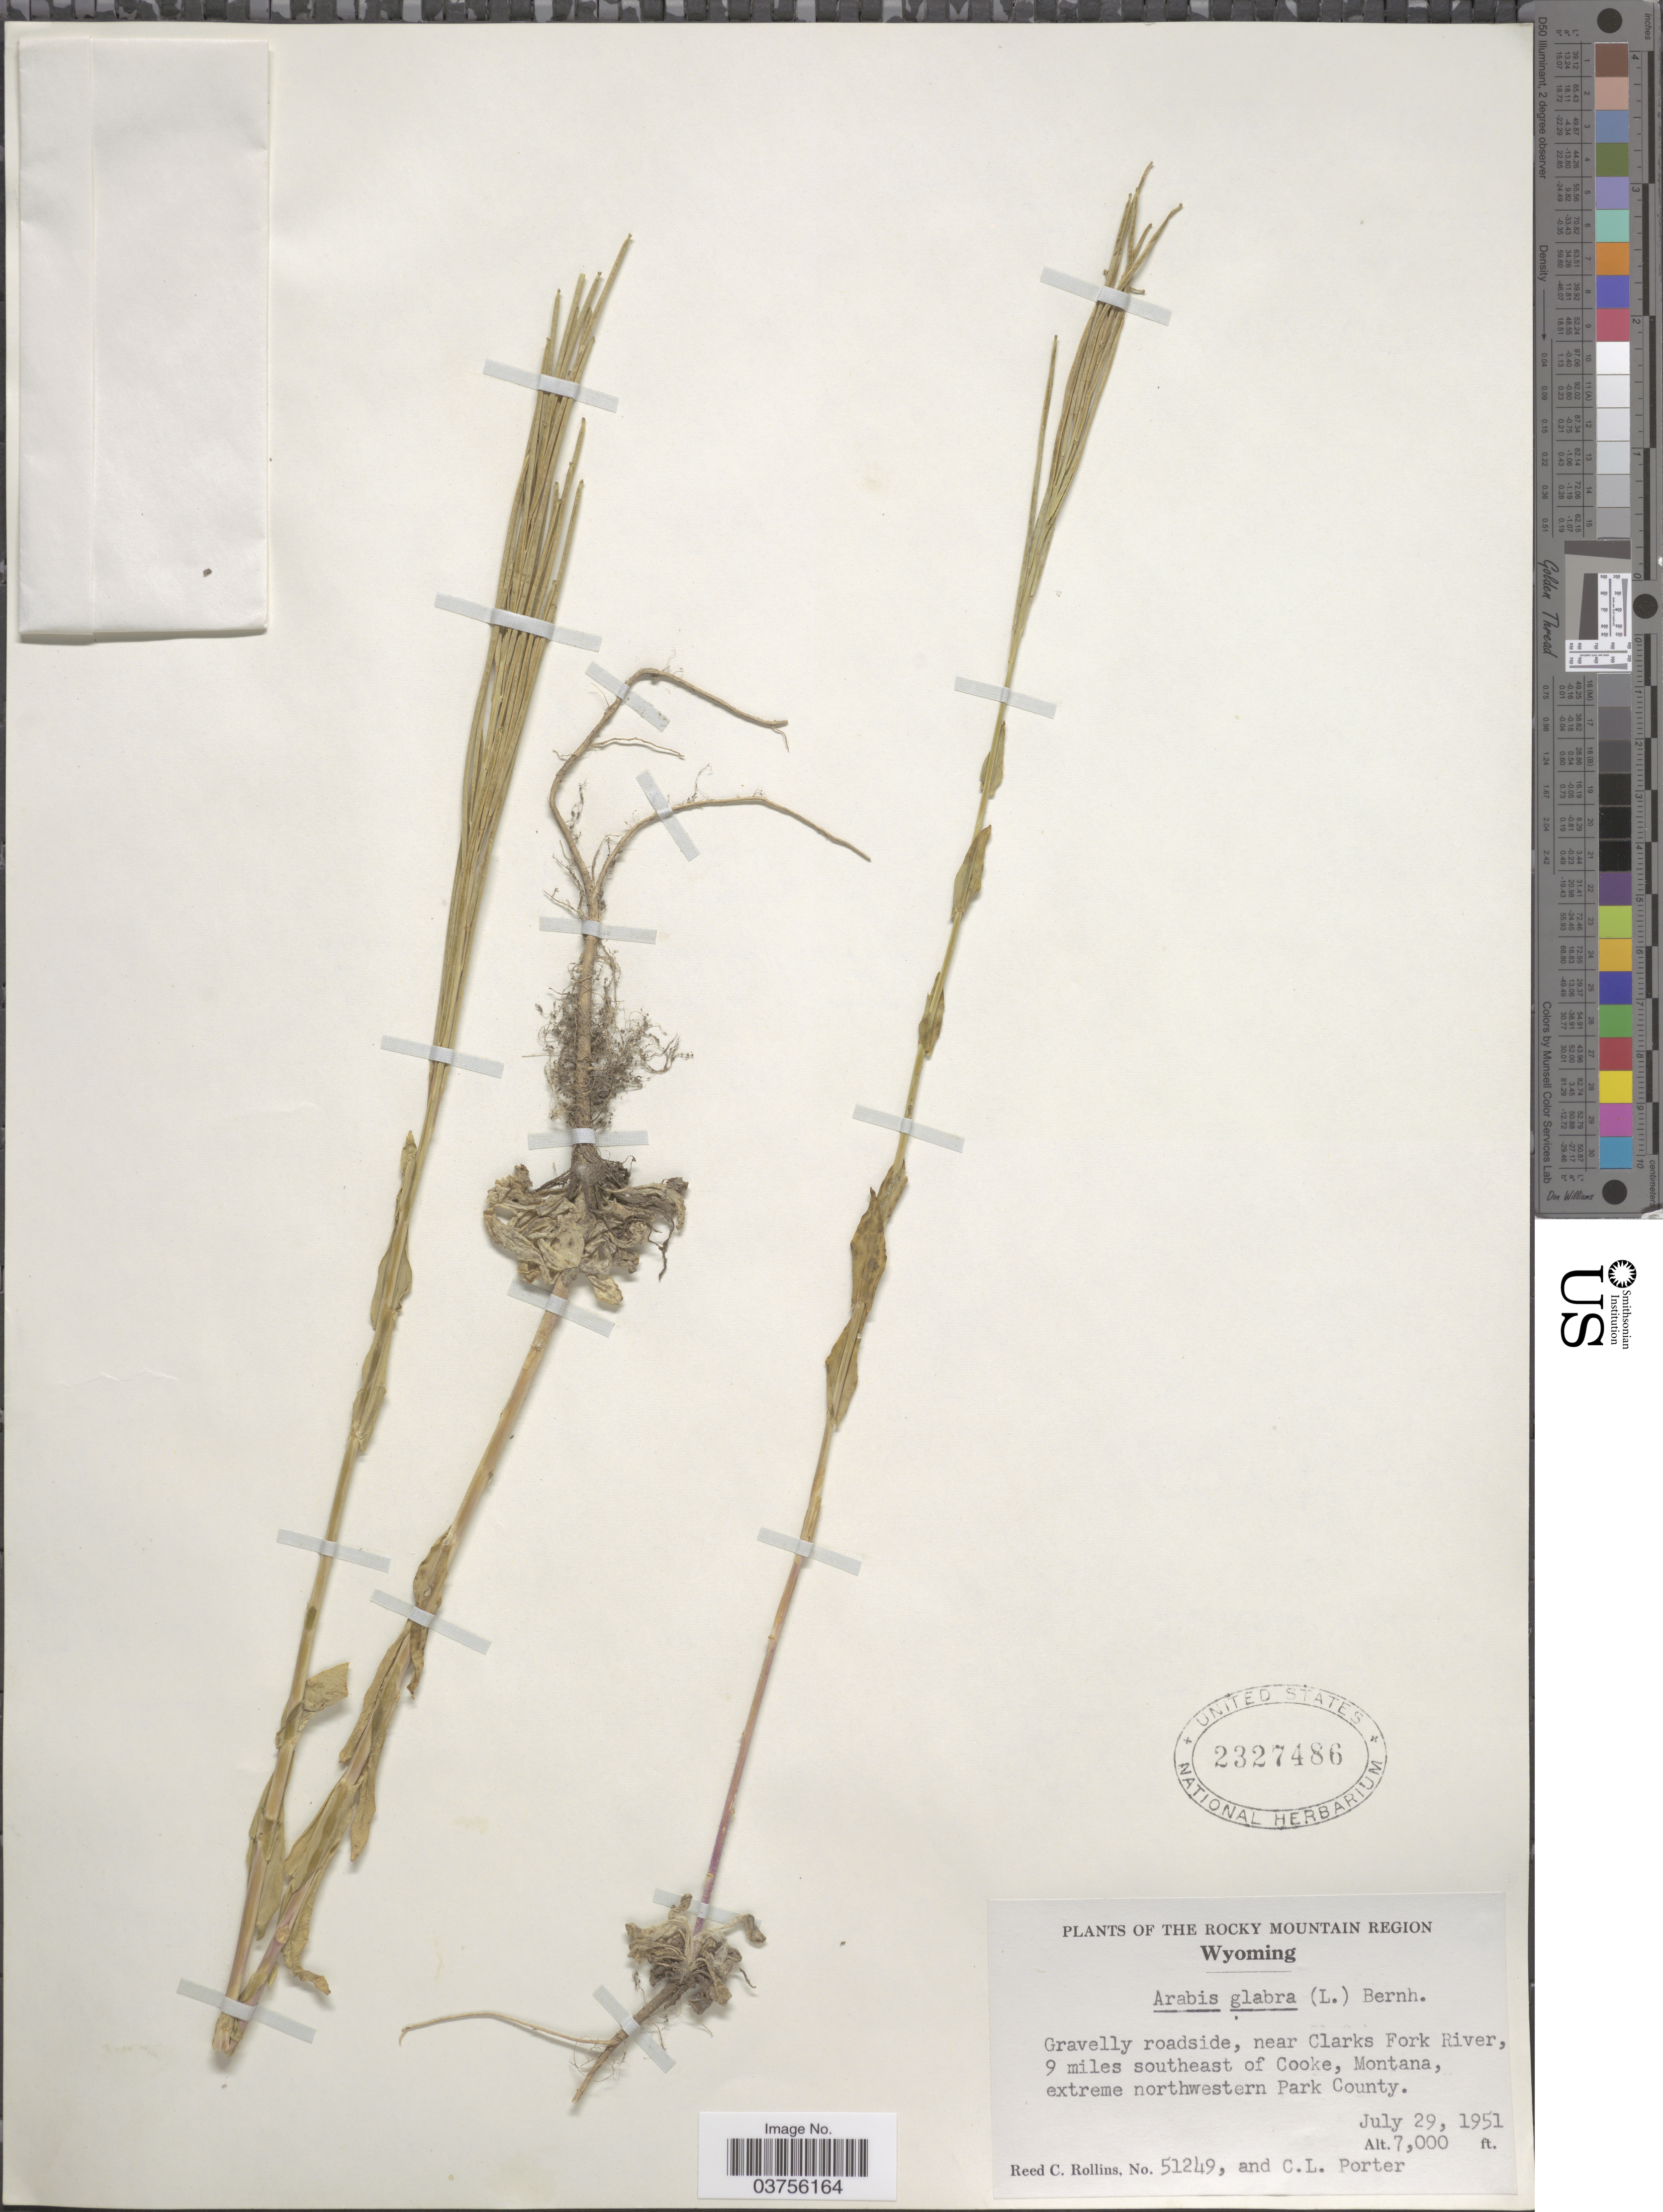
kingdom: Plantae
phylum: Tracheophyta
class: Magnoliopsida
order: Brassicales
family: Brassicaceae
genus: Turritis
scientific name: Turritis glabra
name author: L.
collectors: R. C. Rollins & C. L. Porter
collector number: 51249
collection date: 1951-07-29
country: United States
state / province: Wyoming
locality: The Rocky Mountain Region. near Clarks Fork River, 9 miles southeast of Cooke, Montana, extreme northwestern Park County.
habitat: gravelly hillside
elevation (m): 2134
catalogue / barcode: US 2327486